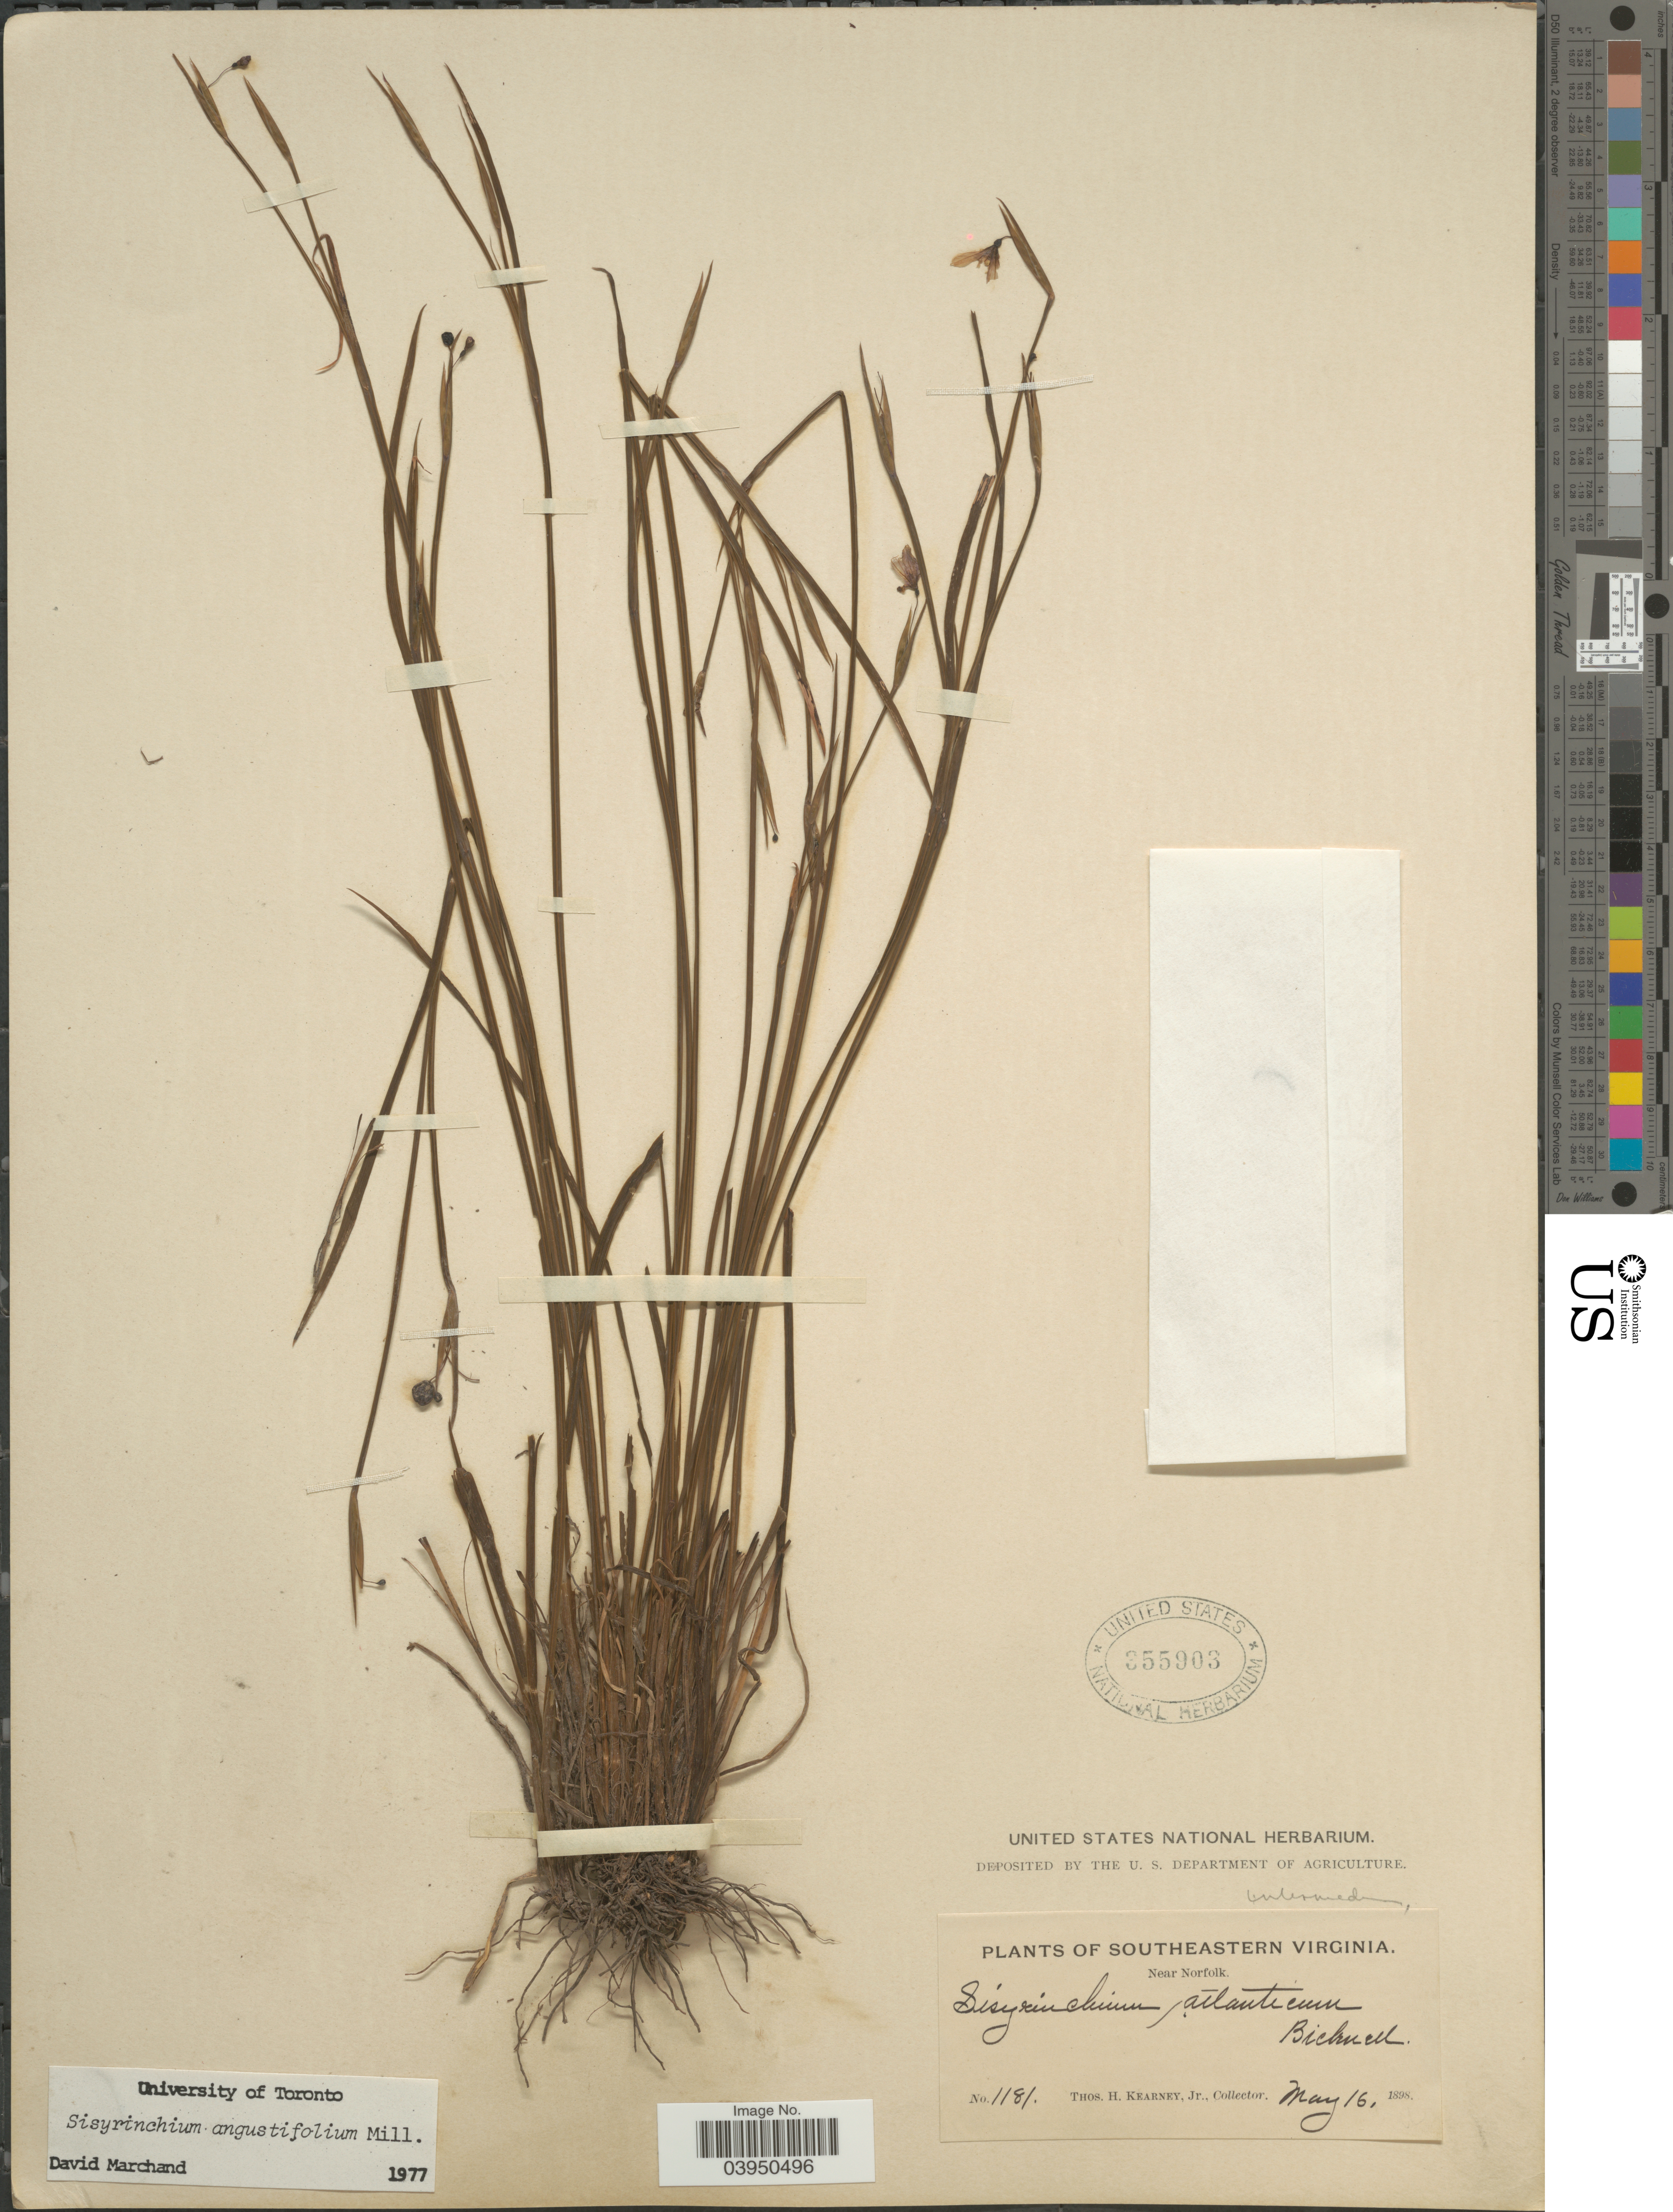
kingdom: Plantae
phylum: Tracheophyta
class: Liliopsida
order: Asparagales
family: Iridaceae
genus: Sisyrinchium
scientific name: Sisyrinchium angustifolium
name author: Mill.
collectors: T. H. Kearney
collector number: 1181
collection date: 1898-05-16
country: United States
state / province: Virginia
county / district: City of Norfolk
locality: Southeastern Virginia. Near Norfolk.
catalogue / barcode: US 355903